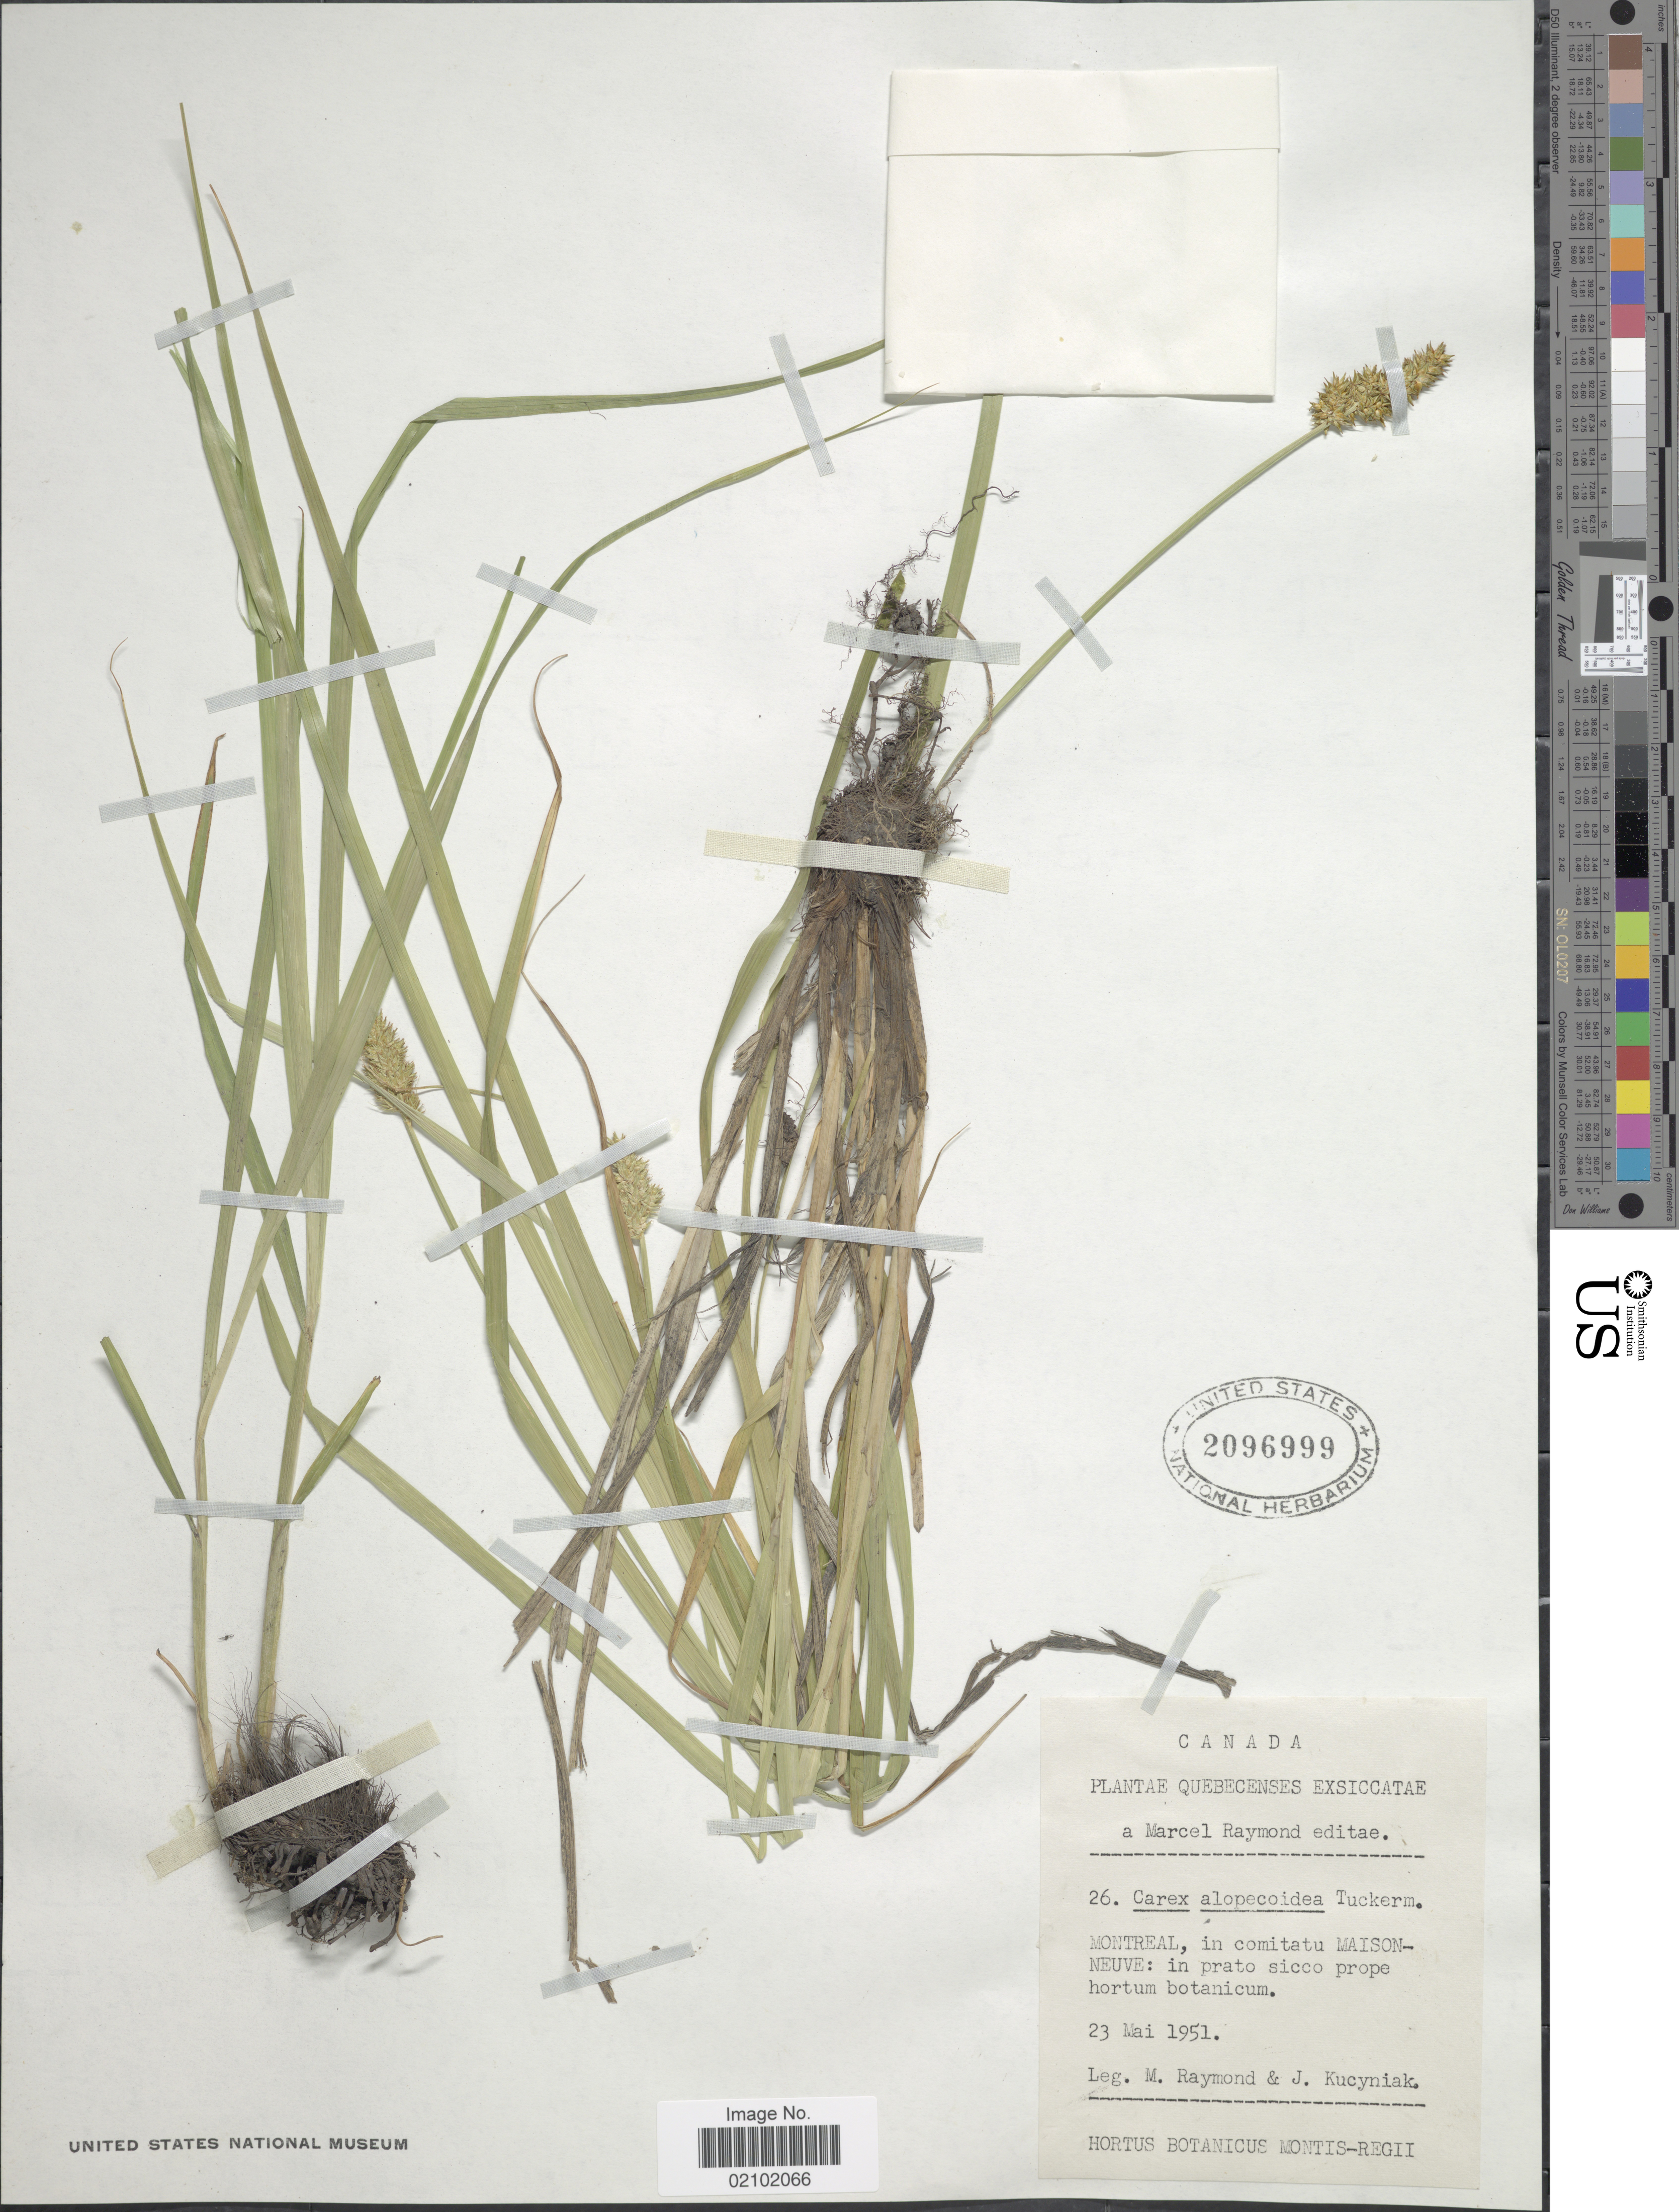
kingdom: Plantae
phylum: Tracheophyta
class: Liliopsida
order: Poales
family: Cyperaceae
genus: Carex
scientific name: Carex alopecoidea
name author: Tuck.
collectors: M. Raymond & J. Kucyniak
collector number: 26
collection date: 1951-05-23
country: Canada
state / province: Quebec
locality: Montreal, in comitatu Maison-Neuve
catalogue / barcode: US 2096999